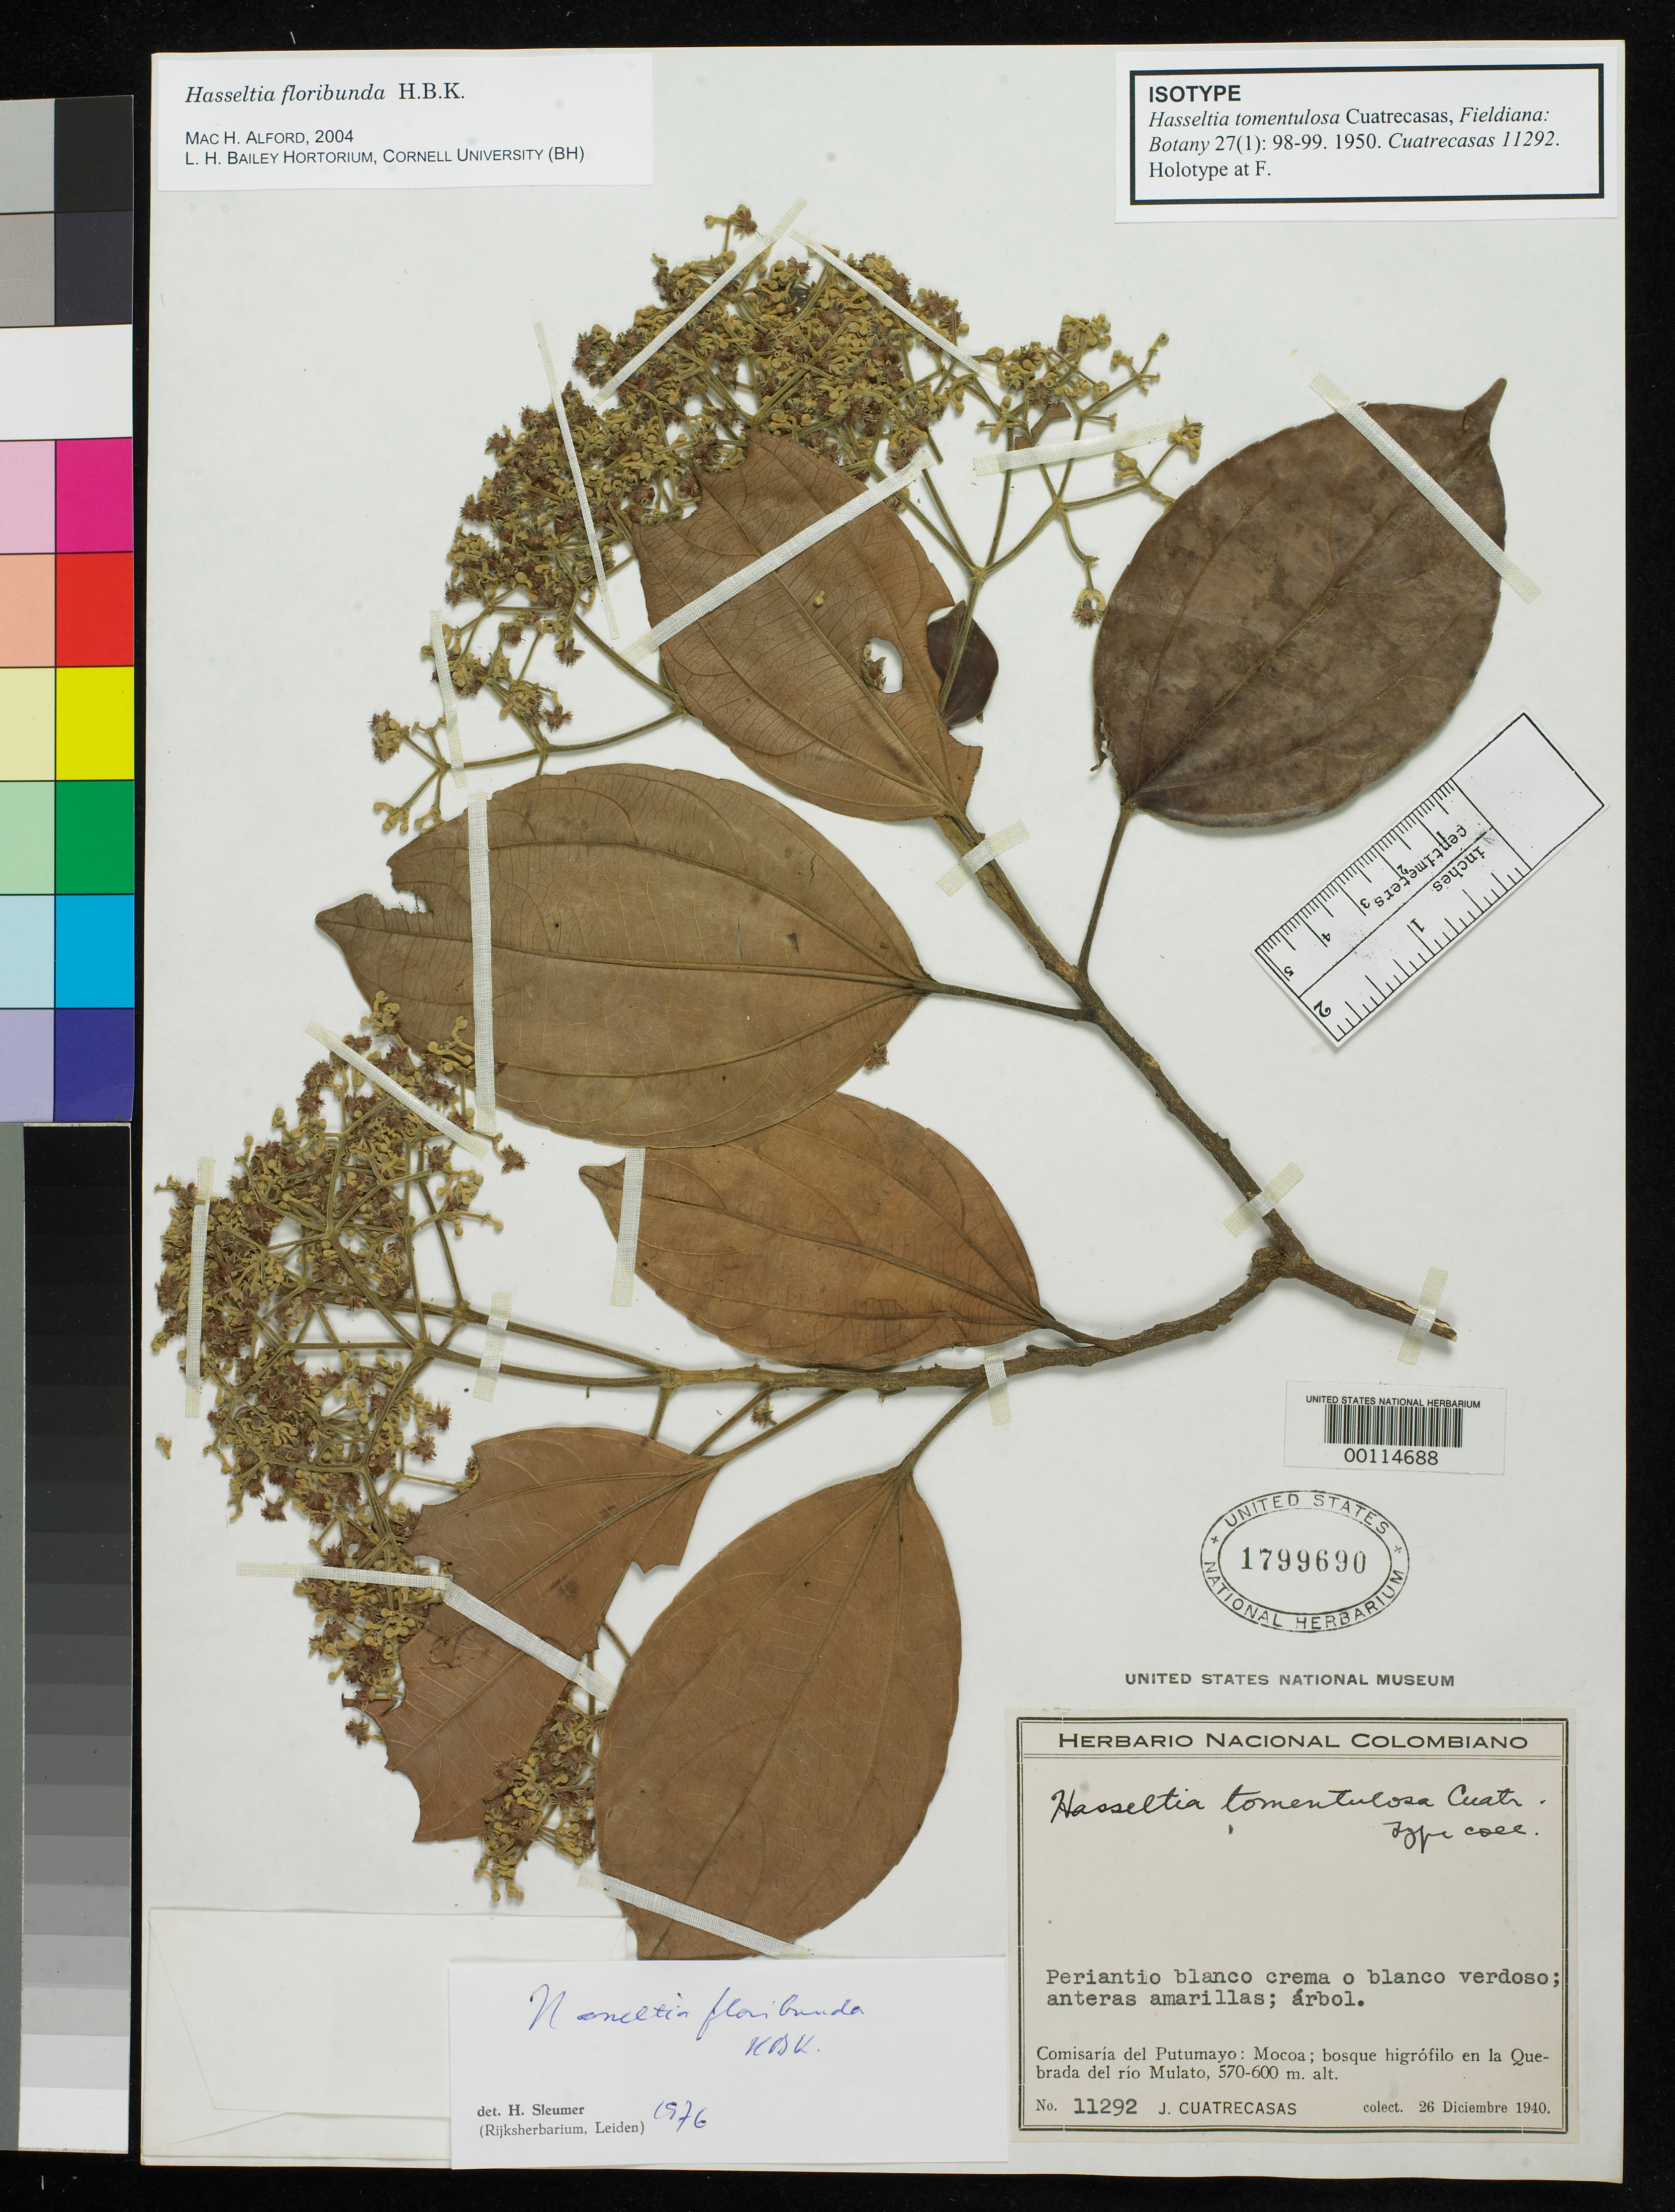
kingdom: Plantae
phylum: Tracheophyta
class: Magnoliopsida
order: Malpighiales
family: Salicaceae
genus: Hasseltia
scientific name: Hasseltia tomentulosa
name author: Cuatrec.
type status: Isotype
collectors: J. Cuatrecasas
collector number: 11292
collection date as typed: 26 Dec 1940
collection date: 1940-12-26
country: Colombia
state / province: Putumayo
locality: Mocoa, Quebrada del Rio Mulato.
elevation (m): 570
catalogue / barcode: US 1799690